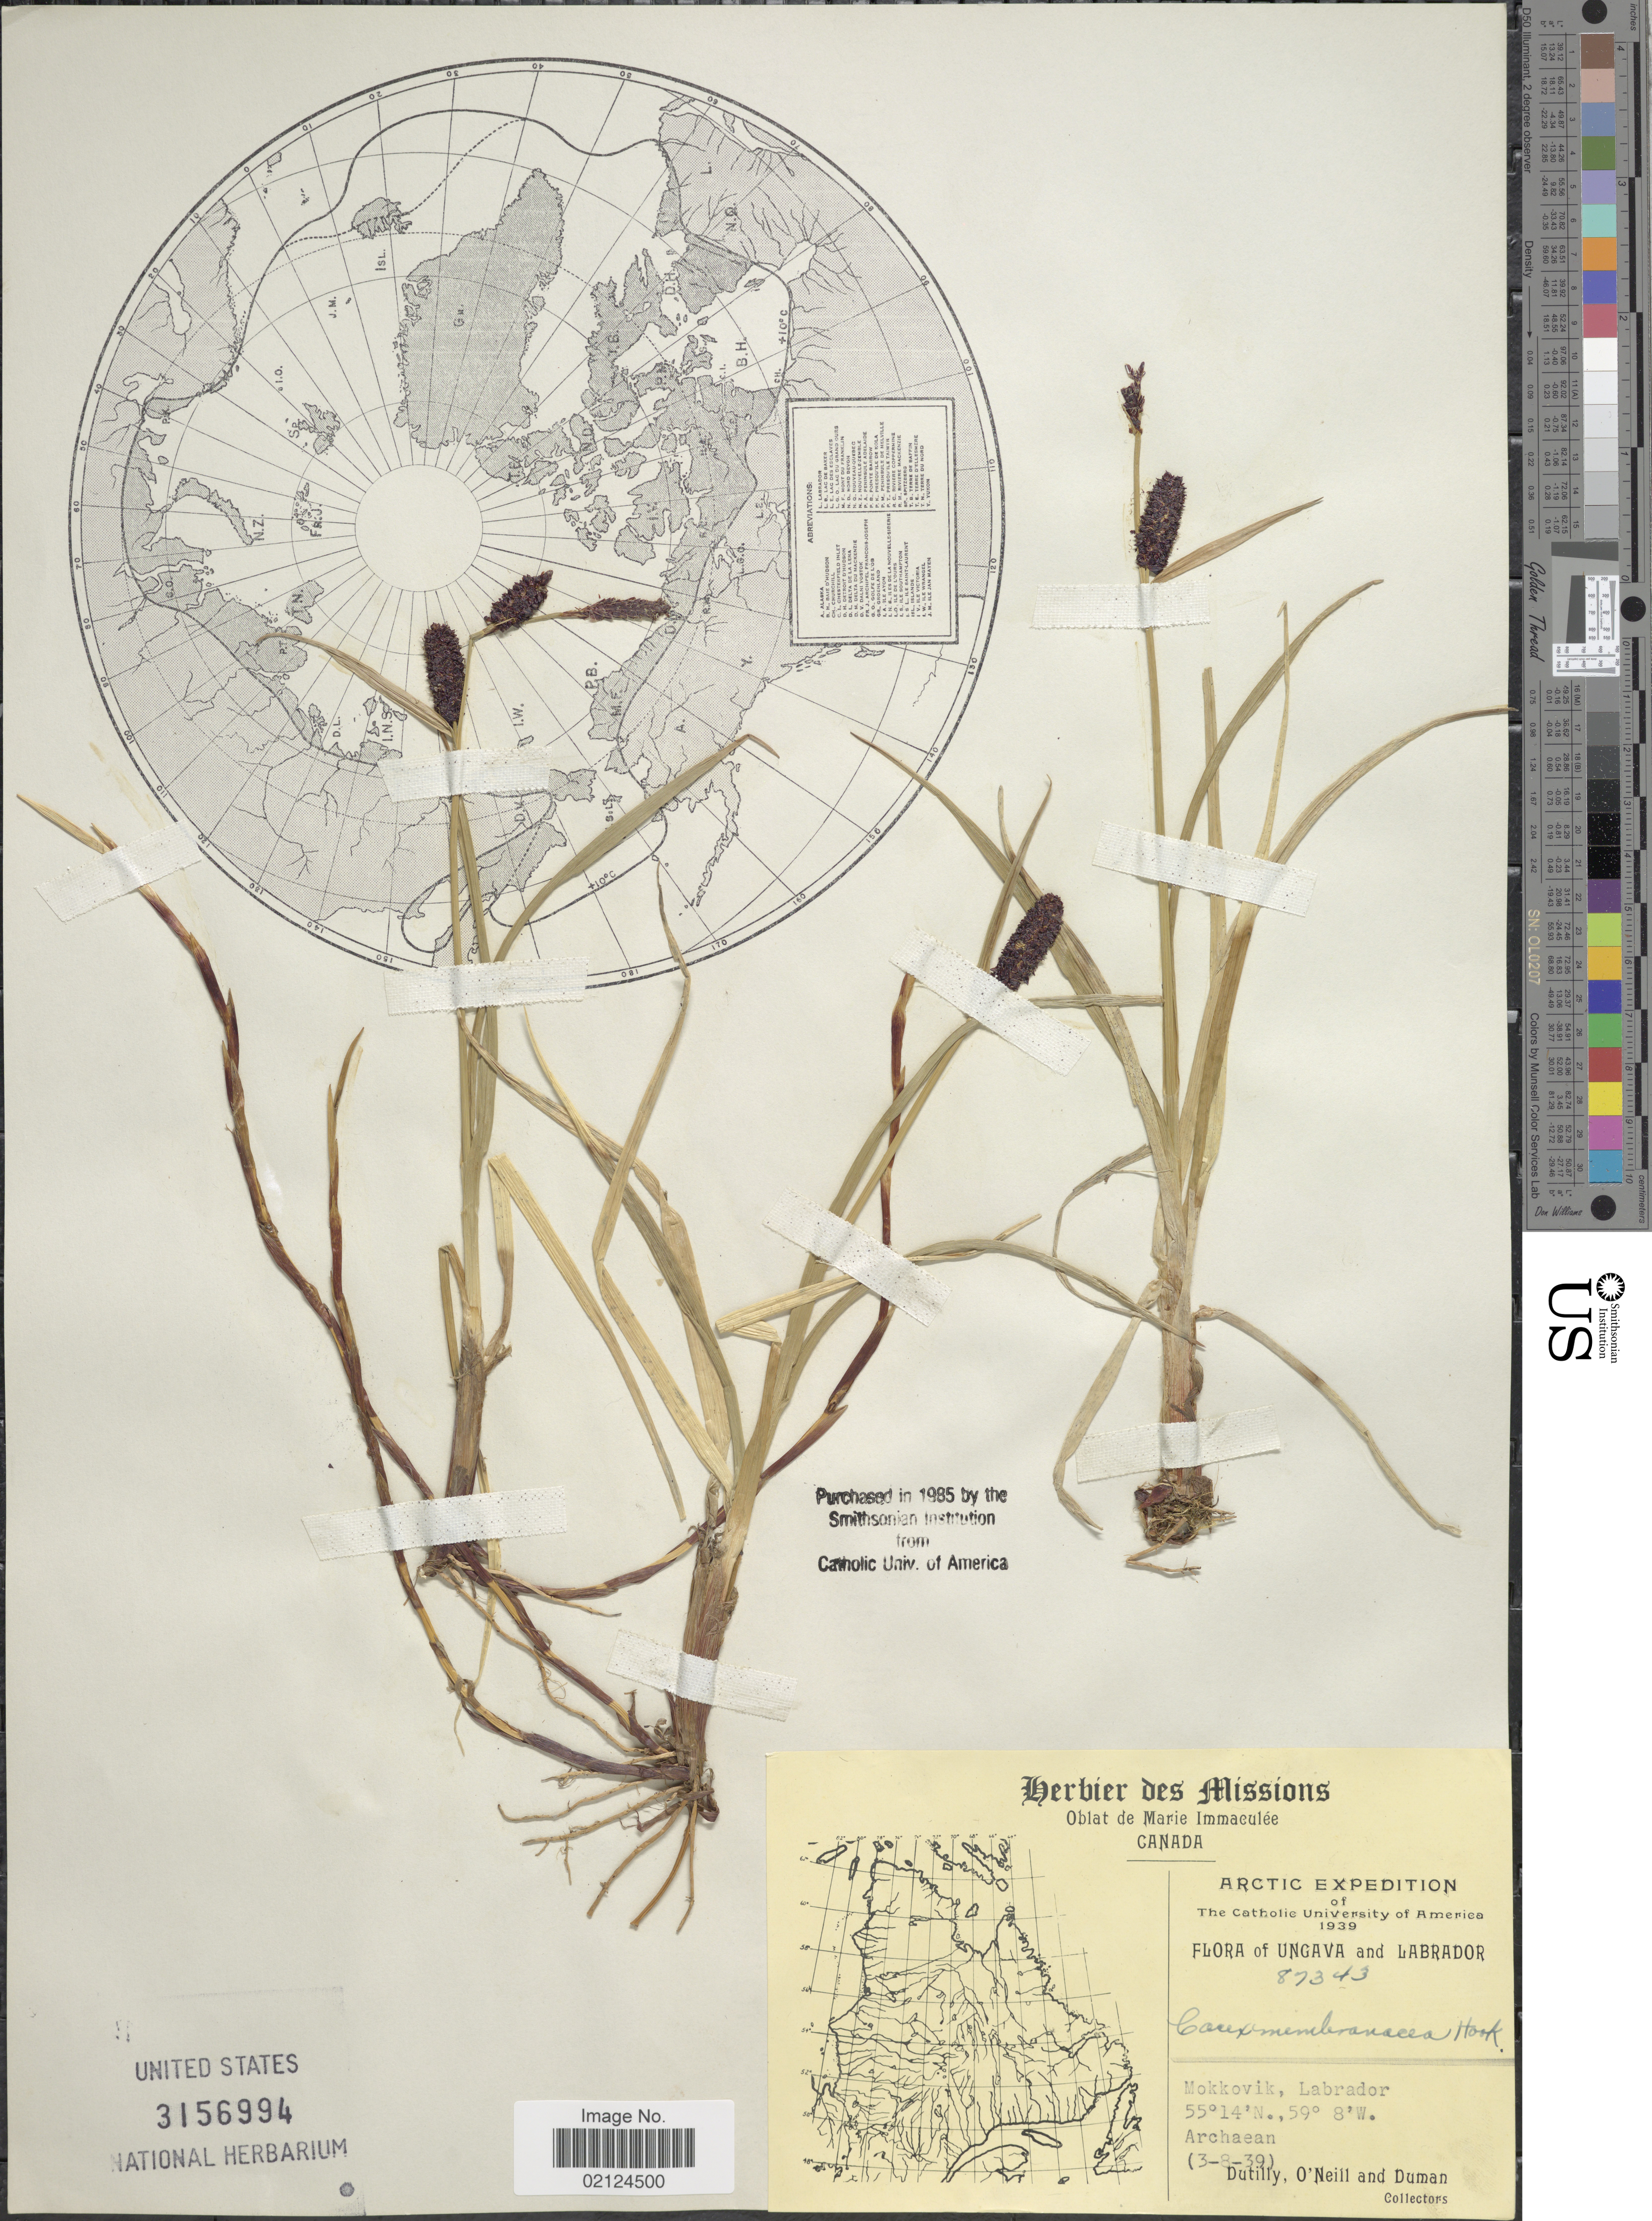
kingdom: Plantae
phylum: Tracheophyta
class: Liliopsida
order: Poales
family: Cyperaceae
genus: Carex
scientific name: Carex membranacea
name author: Hook.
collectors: -. Dutilly, O' Neill & -. Duman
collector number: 87343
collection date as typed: Transcribed d/m/y: 3/8/39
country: Canada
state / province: Newfoundland and Labrador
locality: Arctic, Ungava and Labrador [unsure placement] Mokkovik, Labrador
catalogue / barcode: US 3156994